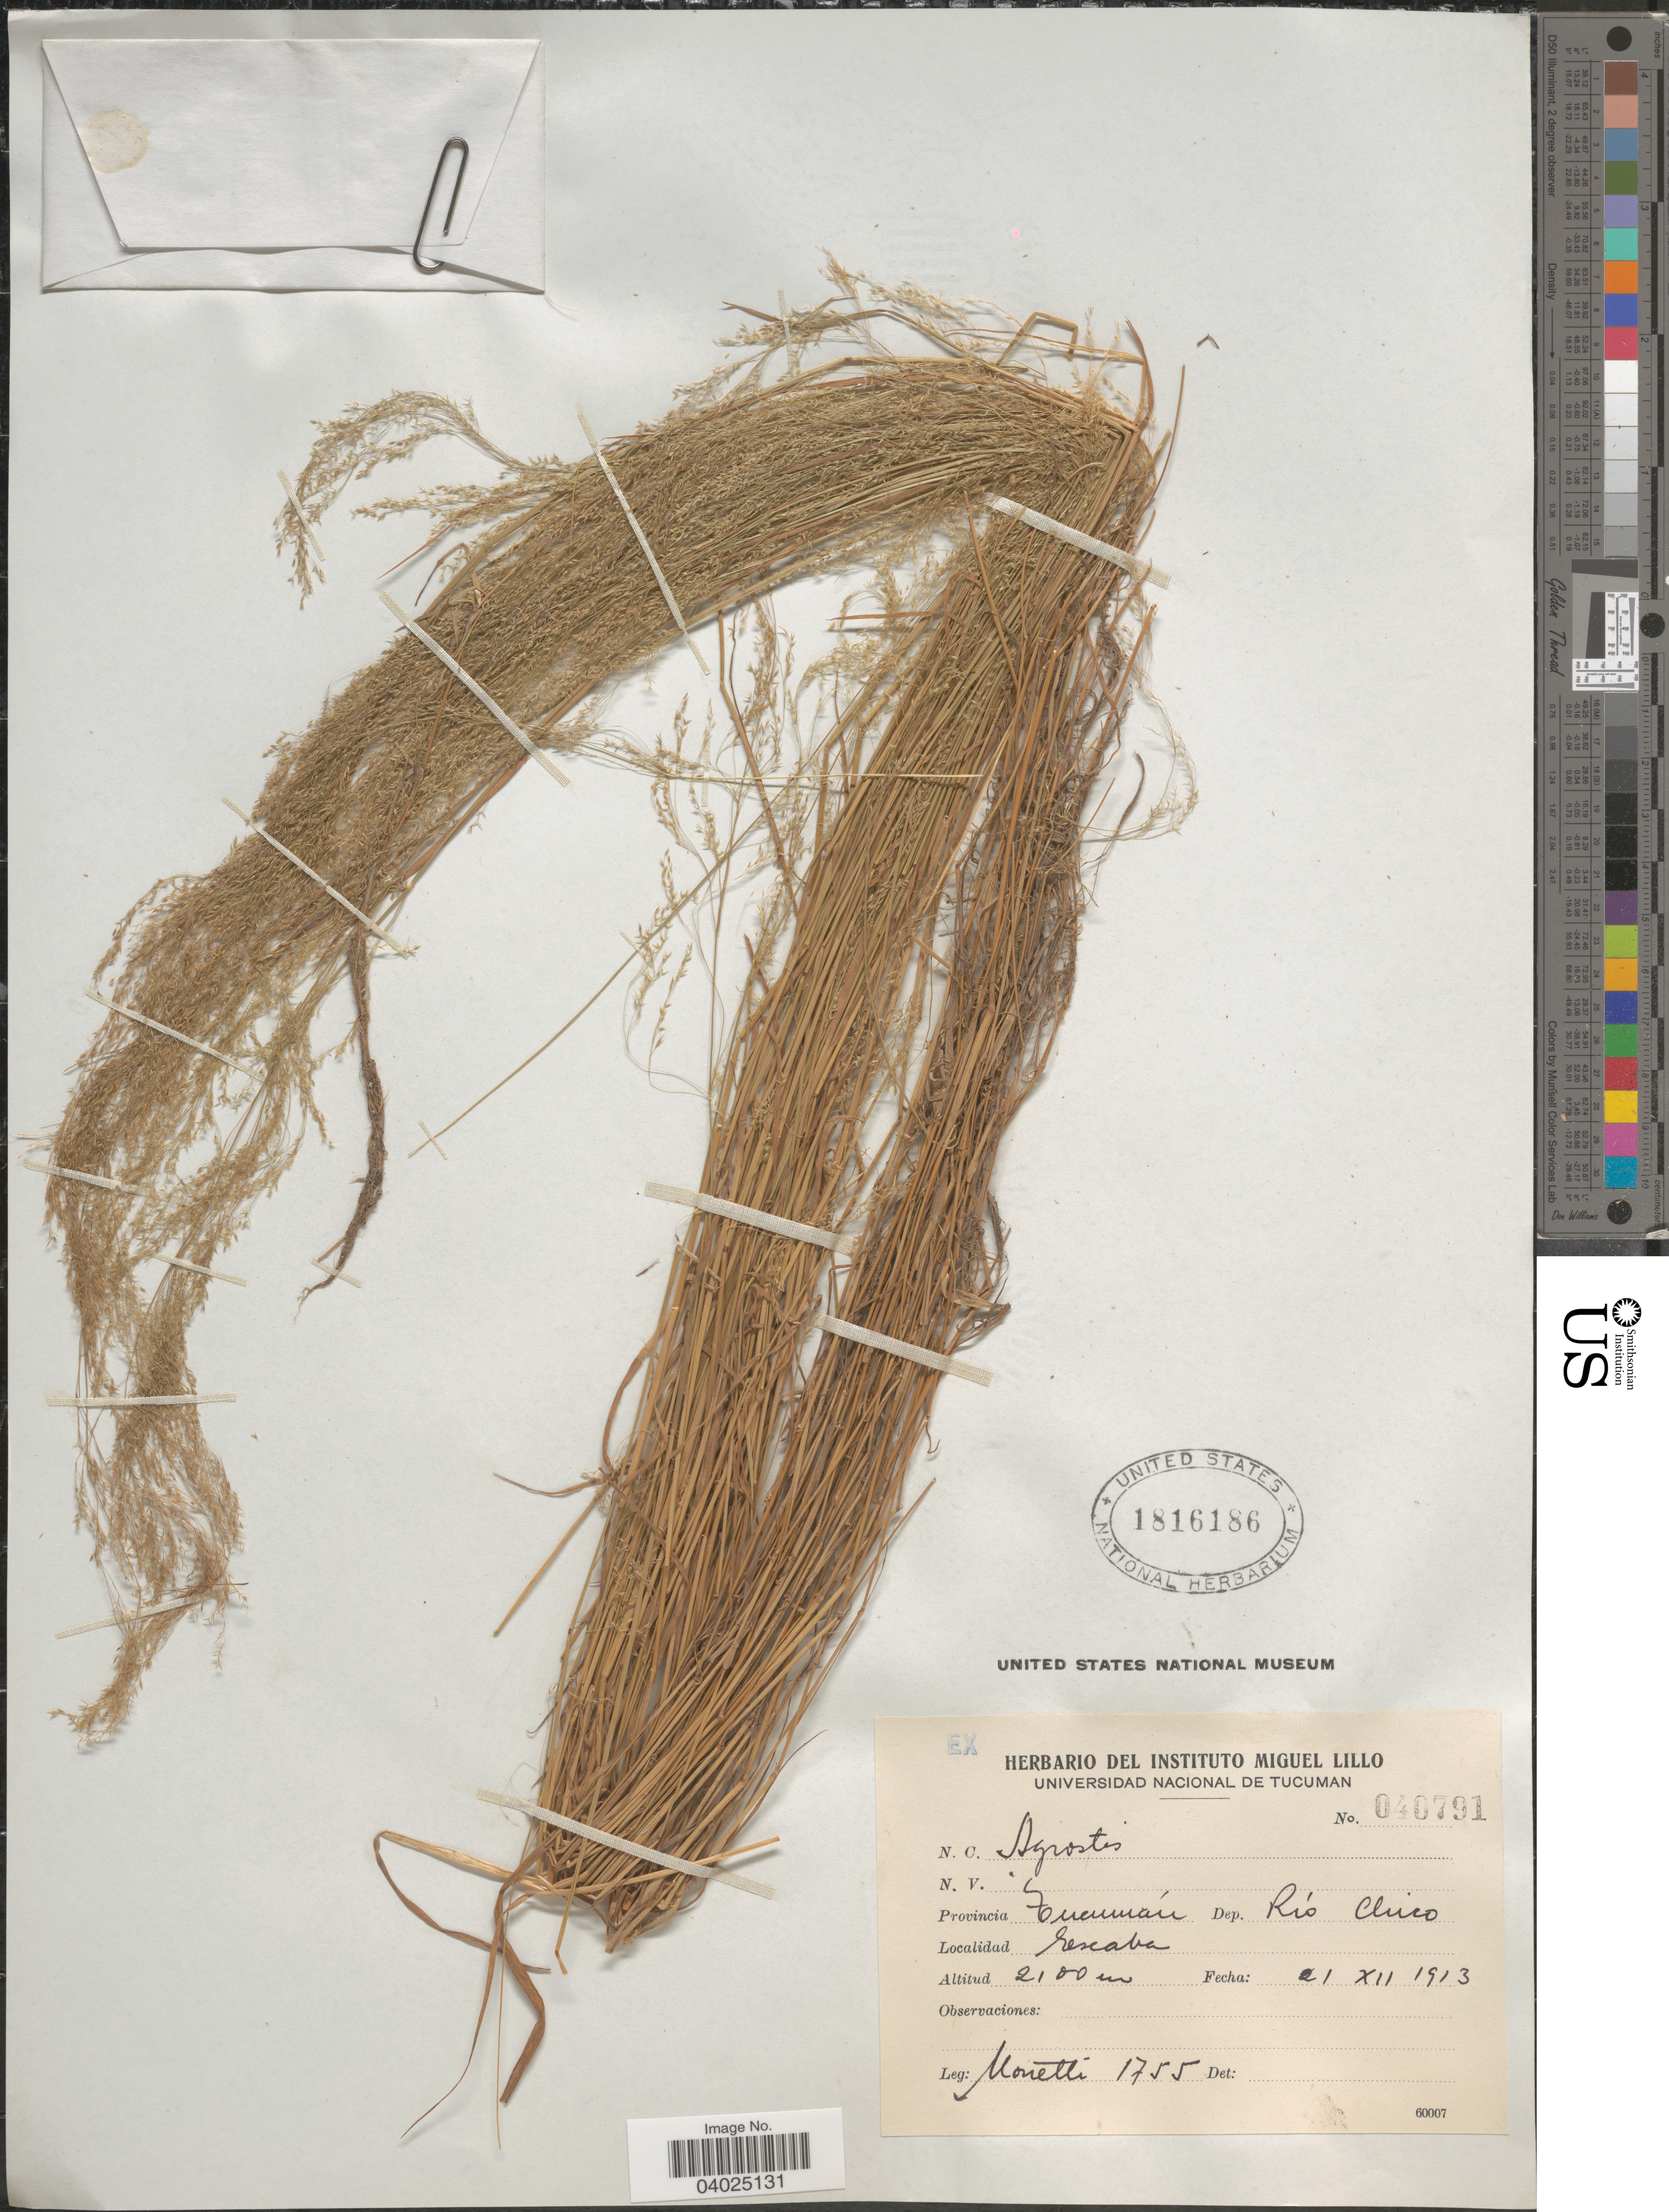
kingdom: Plantae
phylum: Tracheophyta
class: Liliopsida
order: Poales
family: Poaceae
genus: Agrostis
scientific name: Agrostis sp.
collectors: Monetti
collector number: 1755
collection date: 1913-12-21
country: Argentina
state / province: Tucuman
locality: Dep. Río Chico. Escaba.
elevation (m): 2100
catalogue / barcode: US 1816186